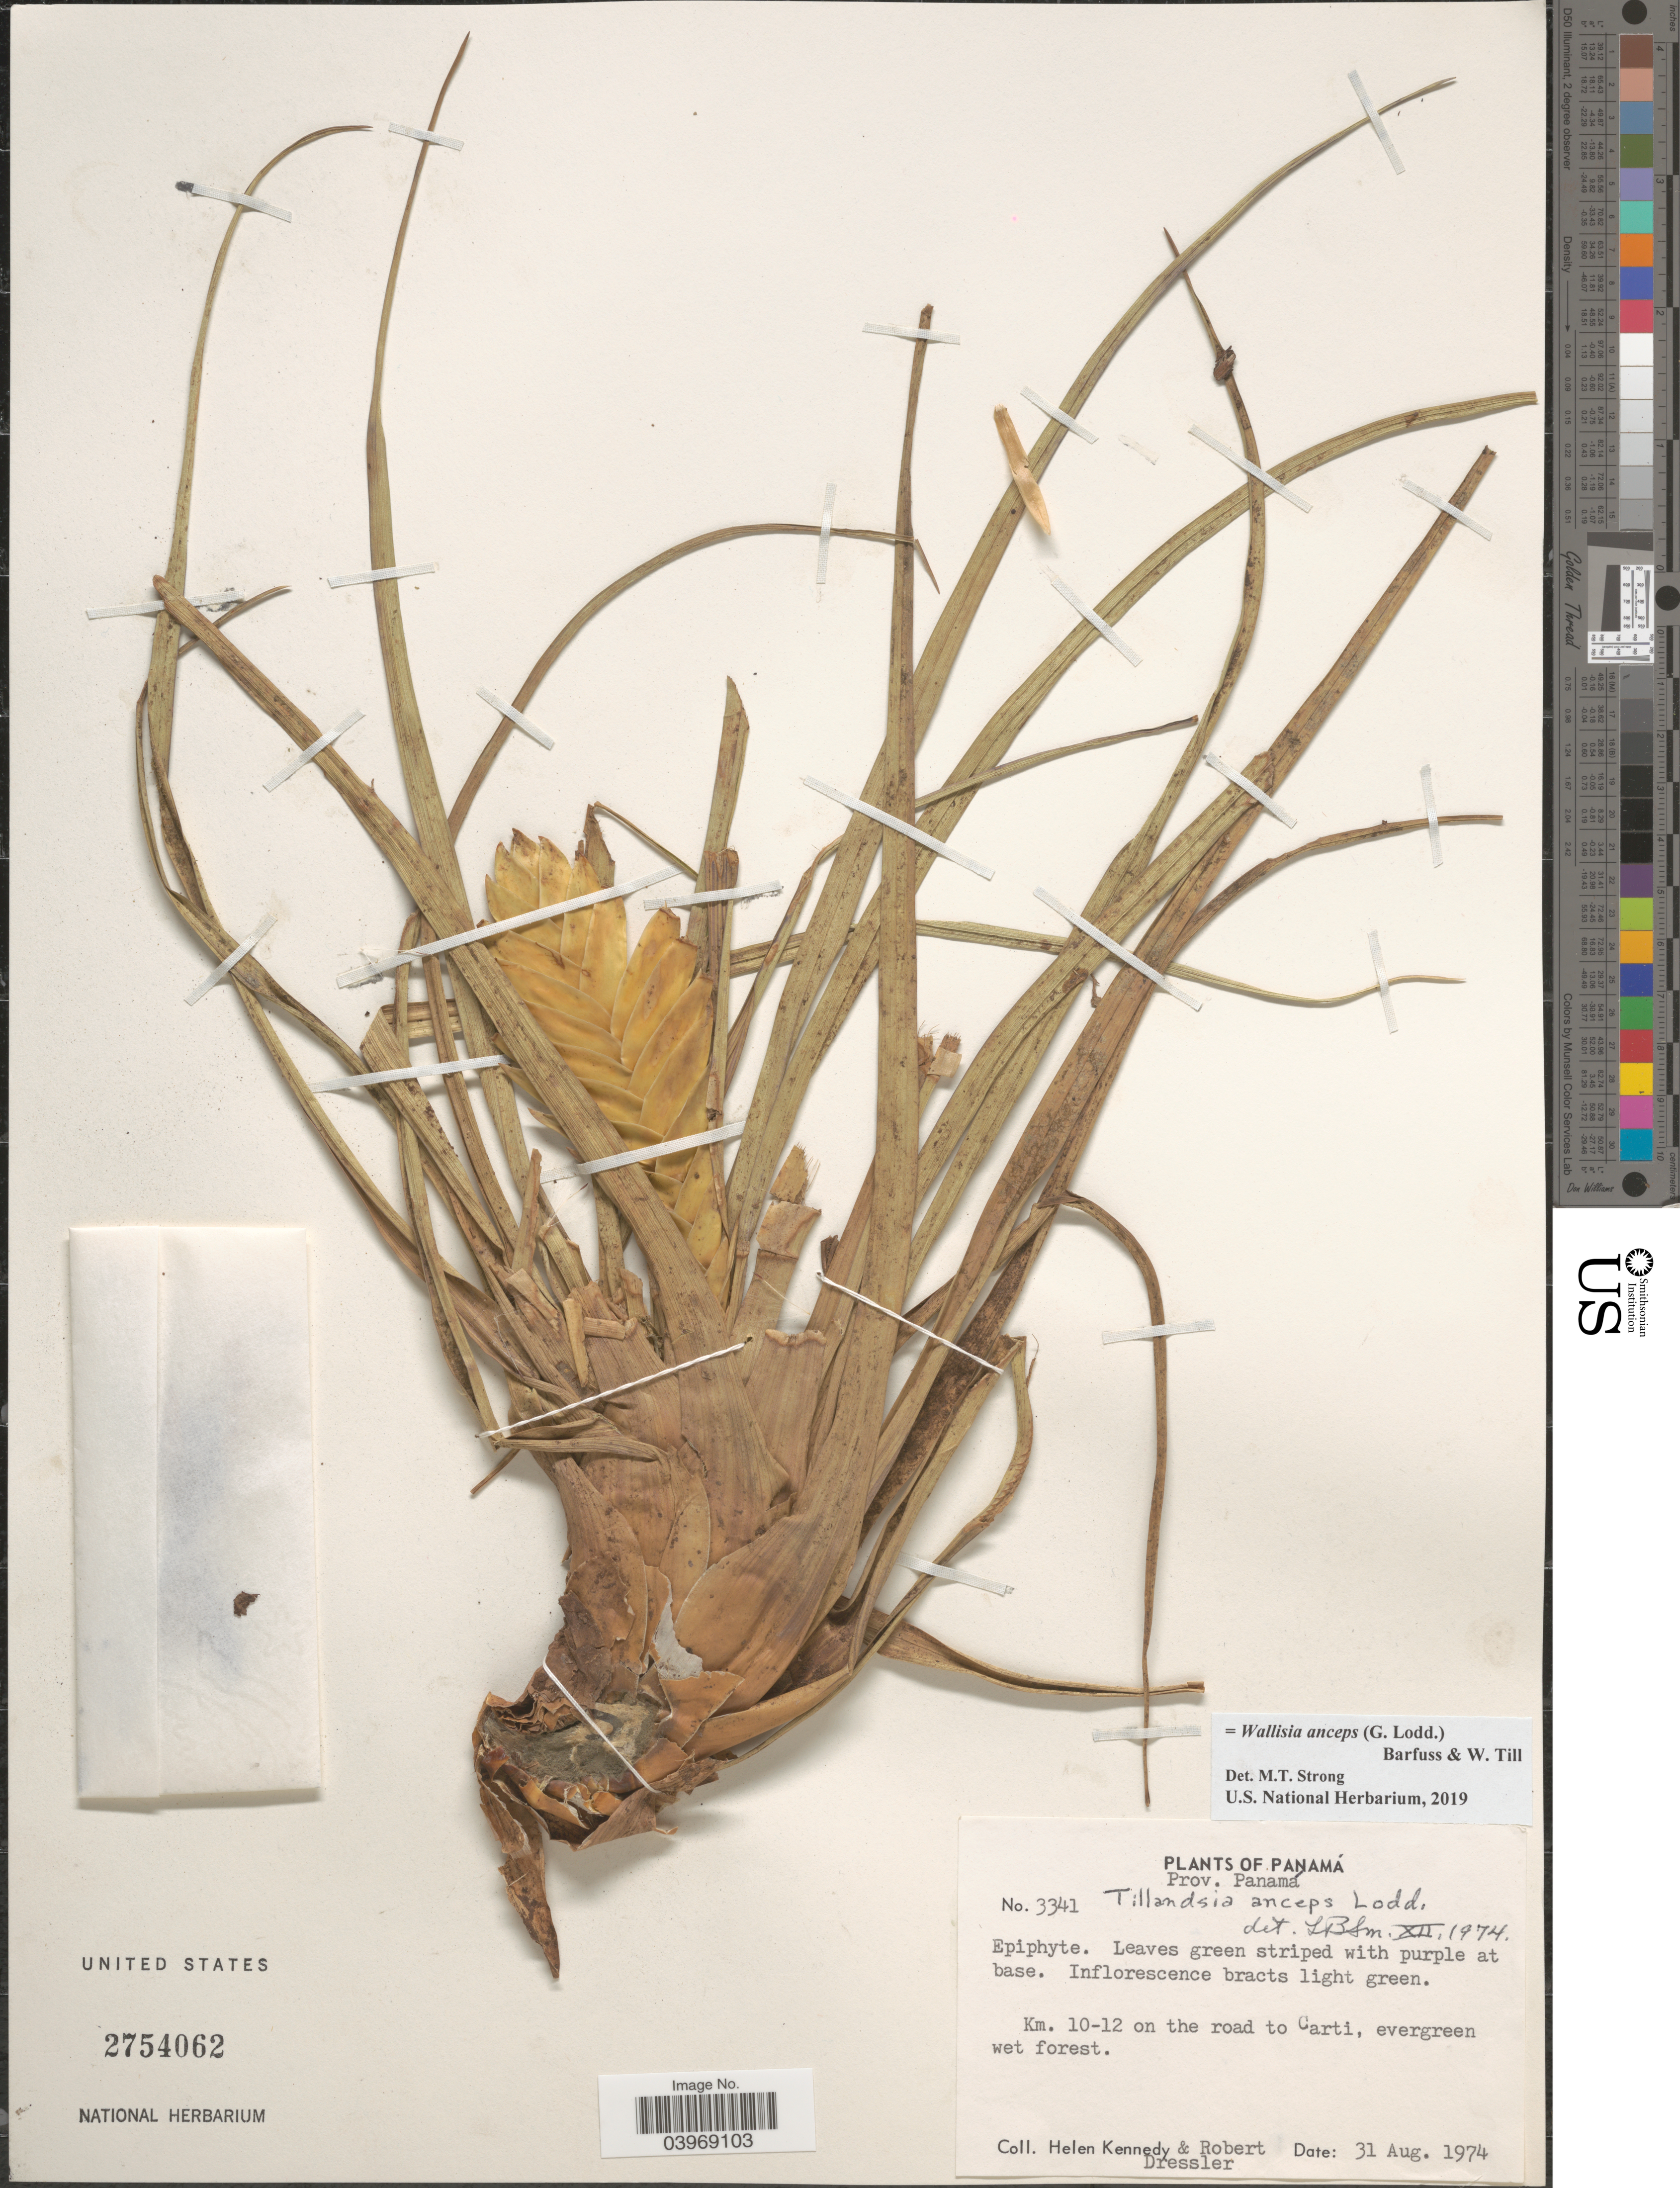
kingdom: Plantae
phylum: Tracheophyta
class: Liliopsida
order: Poales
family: Bromeliaceae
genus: Wallisia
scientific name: Wallisia anceps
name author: (G. Lodd.) Barfuss & W. Till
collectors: H. Kennedy & R. Dressler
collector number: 3341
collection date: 1974-08-31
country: Panama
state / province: Panamá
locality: Km. 10-12 on the road to Carti.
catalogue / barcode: US 2754062